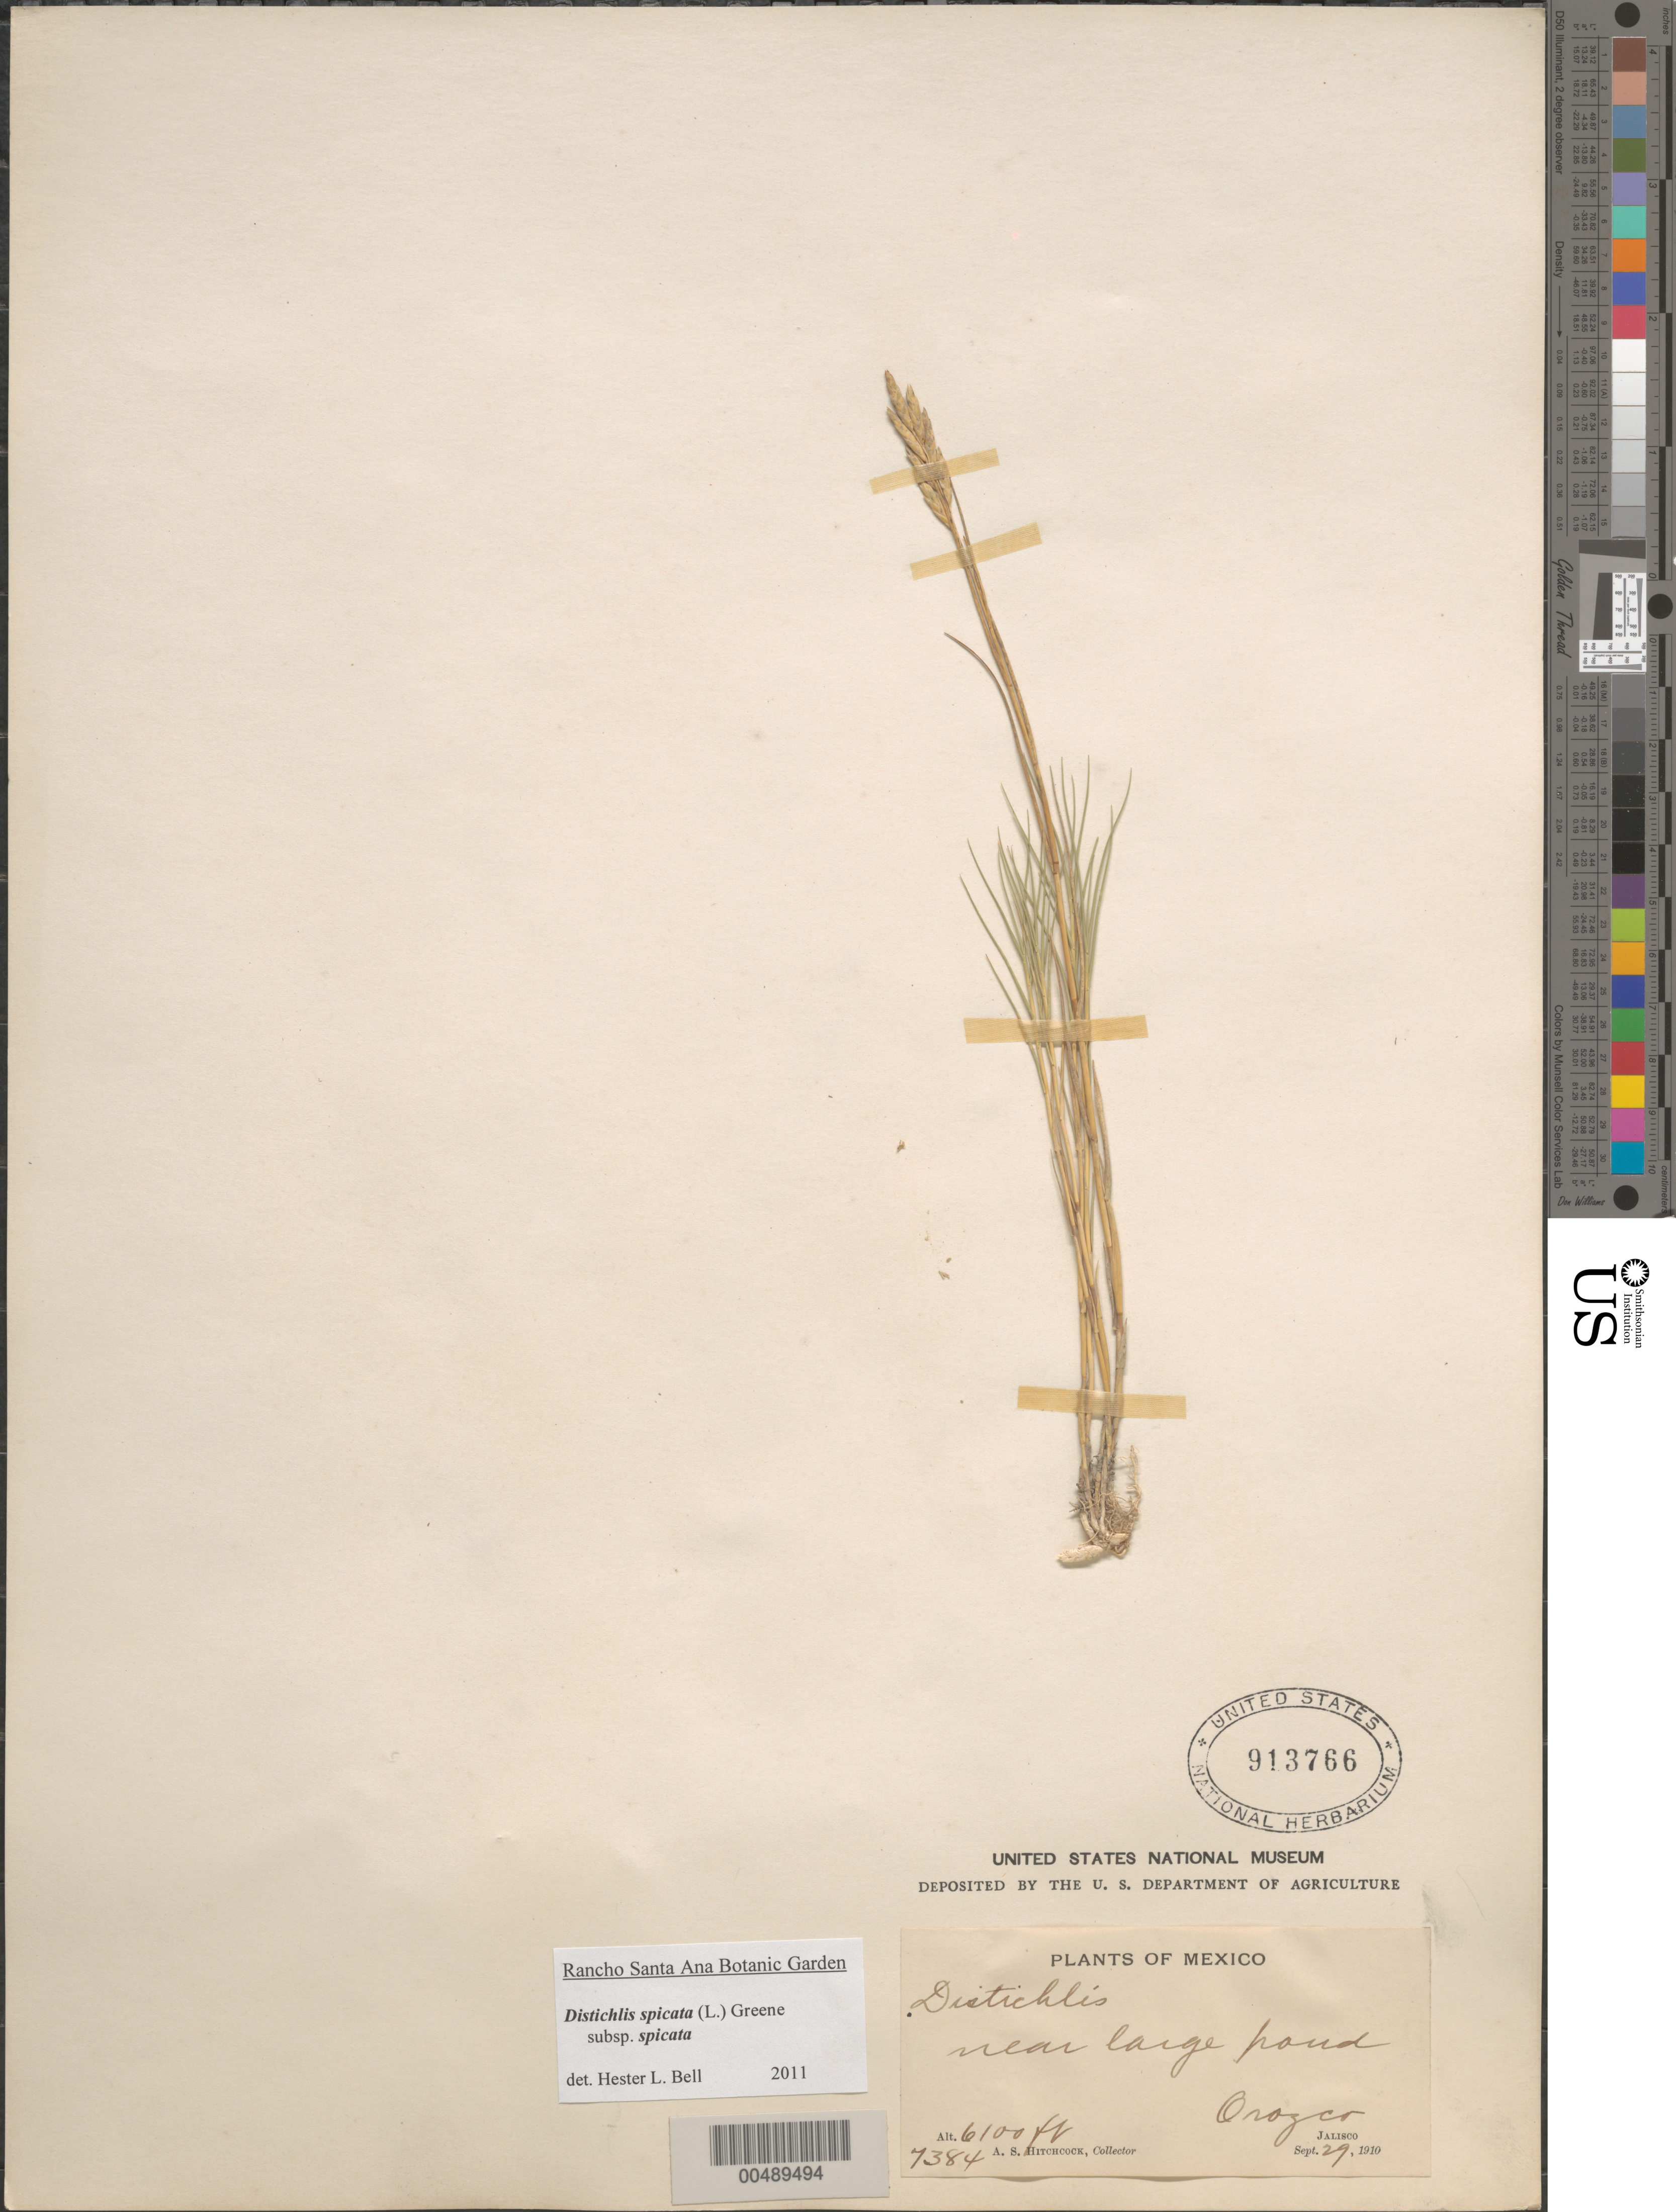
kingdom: Plantae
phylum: Tracheophyta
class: Liliopsida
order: Poales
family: Poaceae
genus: Distichlis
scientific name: Distichlis spicata subsp. spicata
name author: (L.) Greene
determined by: Bell, H. L.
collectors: A. S. Hitchcock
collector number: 7384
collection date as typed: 29 Sep 1910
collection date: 1910-09-29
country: Mexico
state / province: Jalisco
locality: Orozco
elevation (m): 1859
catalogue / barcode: US 913766